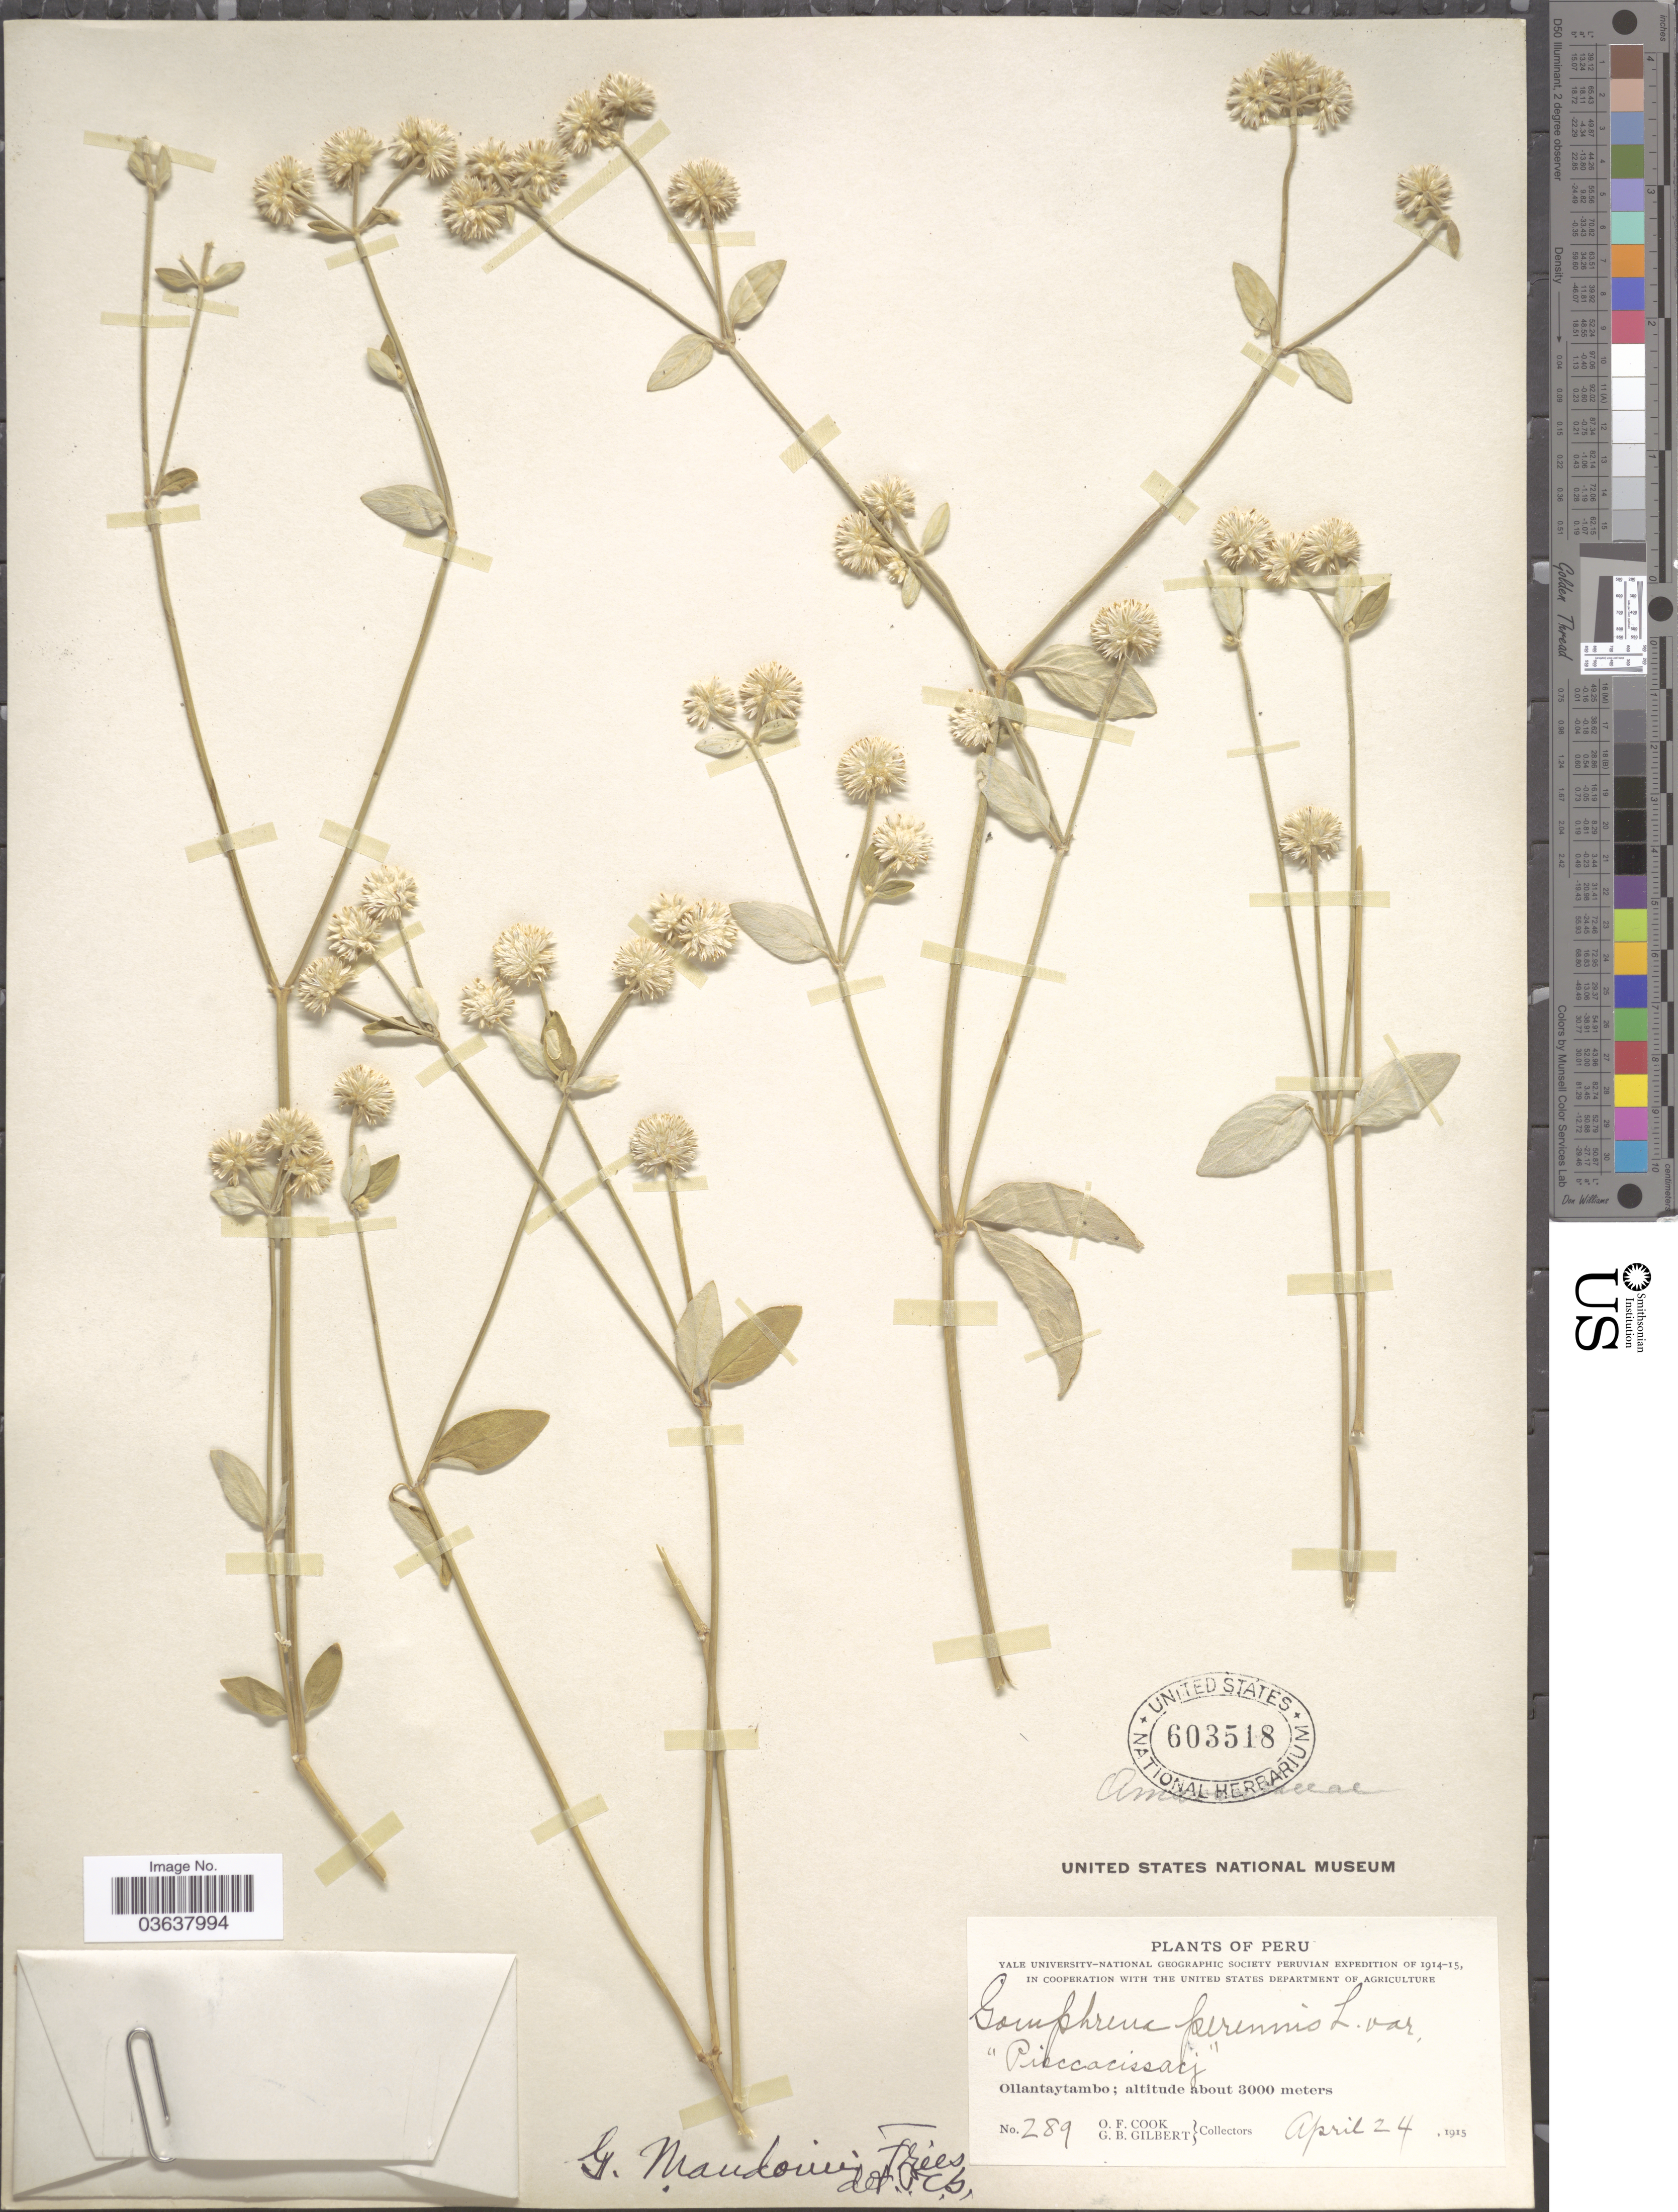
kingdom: Plantae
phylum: Tracheophyta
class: Magnoliopsida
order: Caryophyllales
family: Amaranthaceae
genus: Gomphrena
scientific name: Gomphrena mandonii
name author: R.E. Fr.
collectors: O. F. Cook & G. B. Gilbert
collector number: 289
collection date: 1915-04-24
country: Peru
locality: Ollantaytambo.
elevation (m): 3000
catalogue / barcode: US 603518